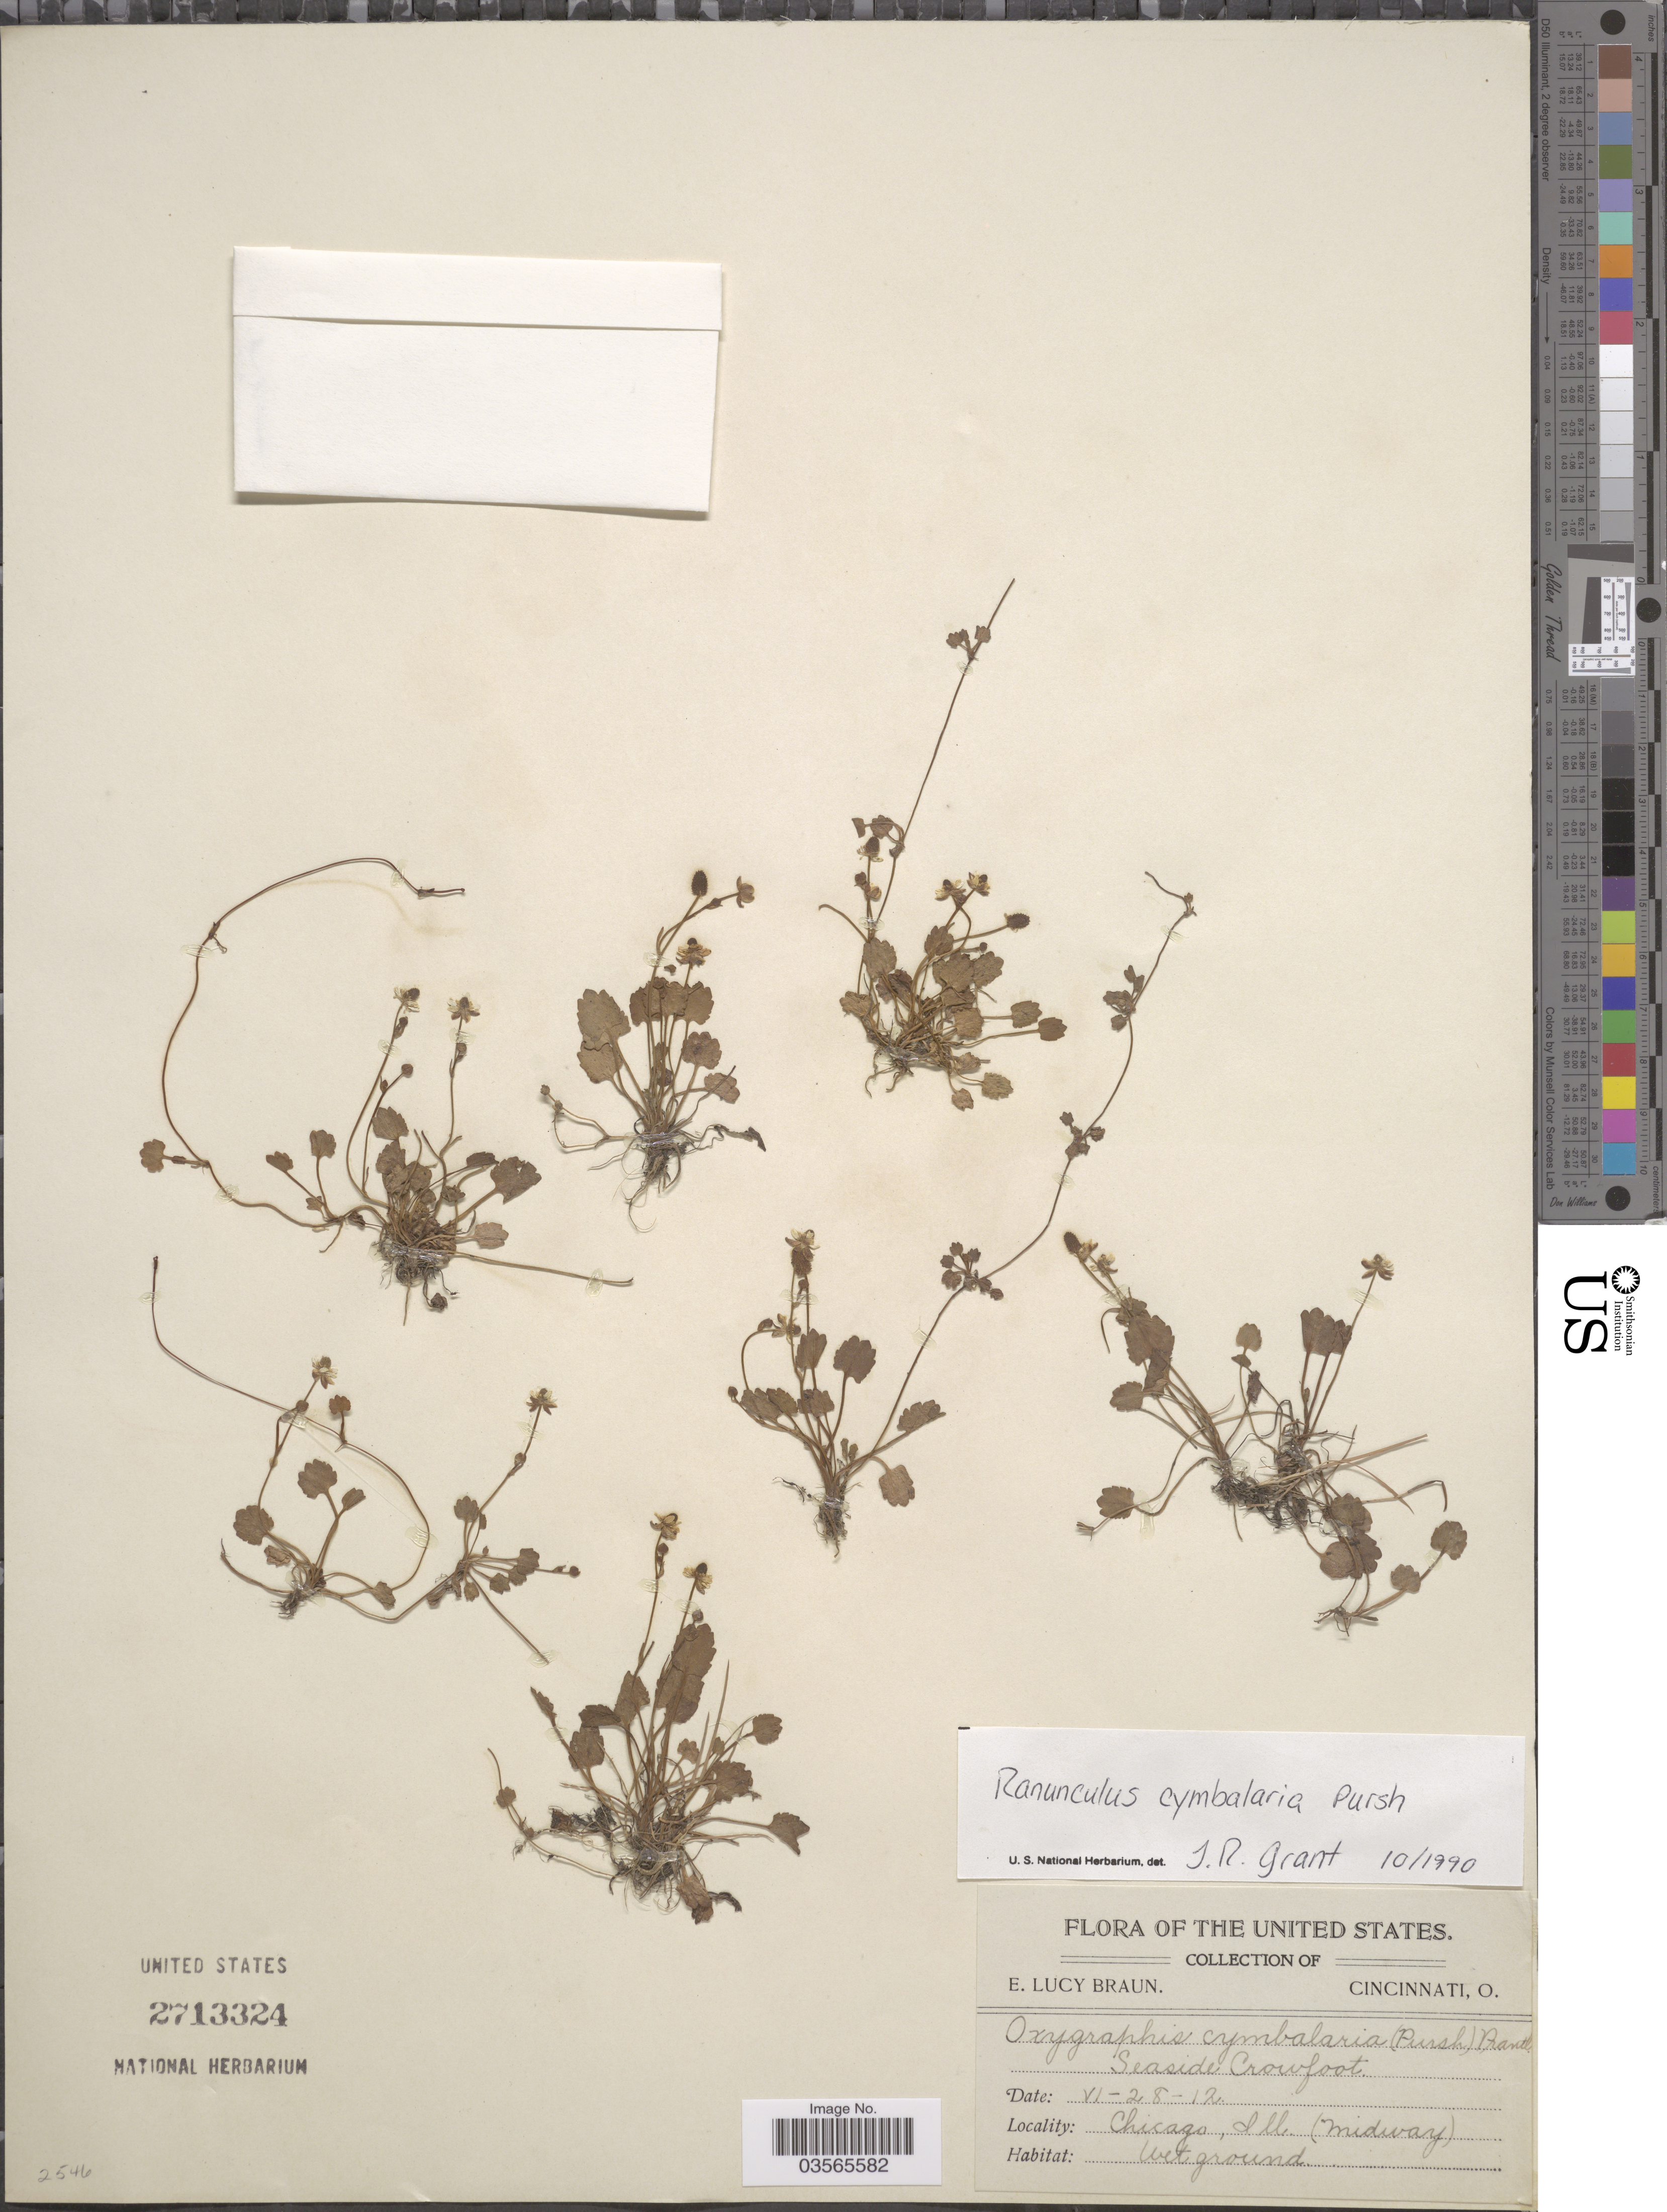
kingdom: Plantae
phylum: Tracheophyta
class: Magnoliopsida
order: Ranunculales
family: Ranunculaceae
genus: Halerpestes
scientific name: Halerpestes cymbalaria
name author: (Pursh) Greene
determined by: Strong, M. T., (US), Smithsonian Institution - National Museum of Natural History (UNITED STATES)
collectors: E. L. Braun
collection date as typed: Transcribed d/m/y: 28/6/12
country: United States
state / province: Illinois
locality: Chicago (midway).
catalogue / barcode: US 2713324